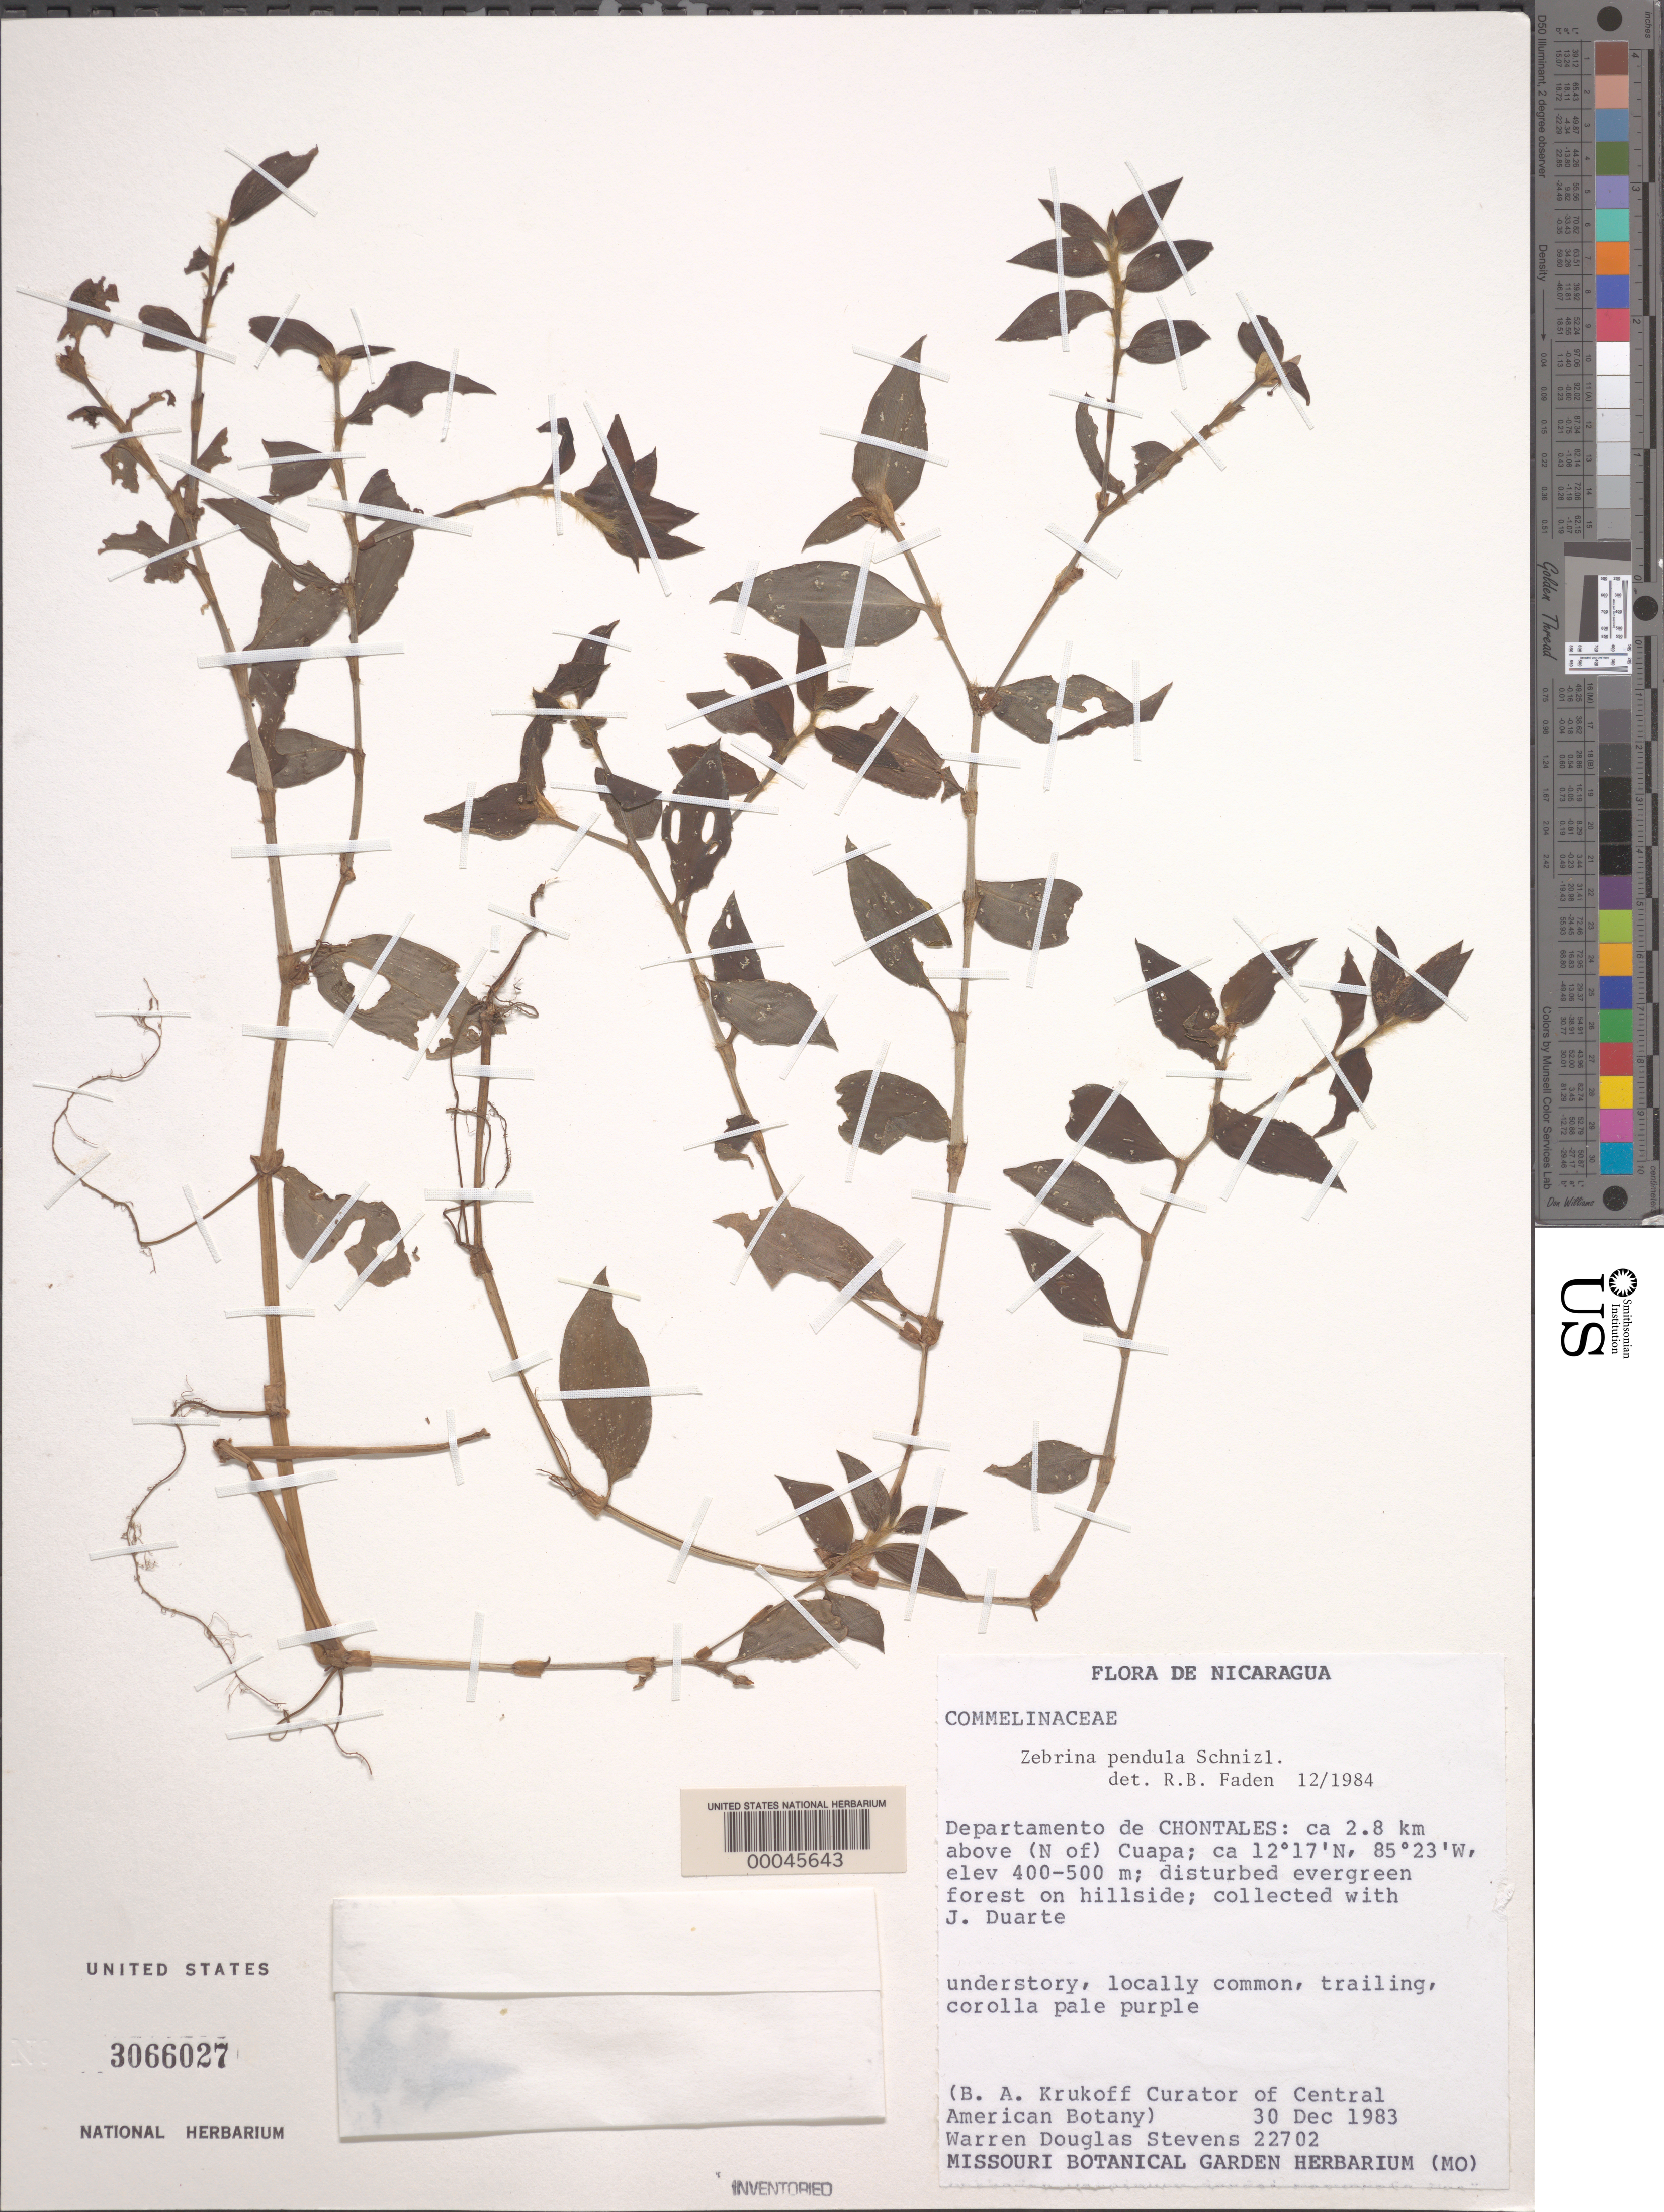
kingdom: Plantae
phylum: Tracheophyta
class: Liliopsida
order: Commelinales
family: Commelinaceae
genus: Tradescantia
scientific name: Tradescantia zebrina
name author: Bosse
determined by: Faden, Robert B., (US), Smithsonian Institution - National Museum of Natural History (UNITED STATES)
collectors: W. D. Stevens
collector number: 22702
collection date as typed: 30 Dec 1983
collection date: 1983-12-30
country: Nicaragua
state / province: Chontales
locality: N of cuapa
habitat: Disturbed evergreen forest, hillside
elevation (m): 400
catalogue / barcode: US 3066027